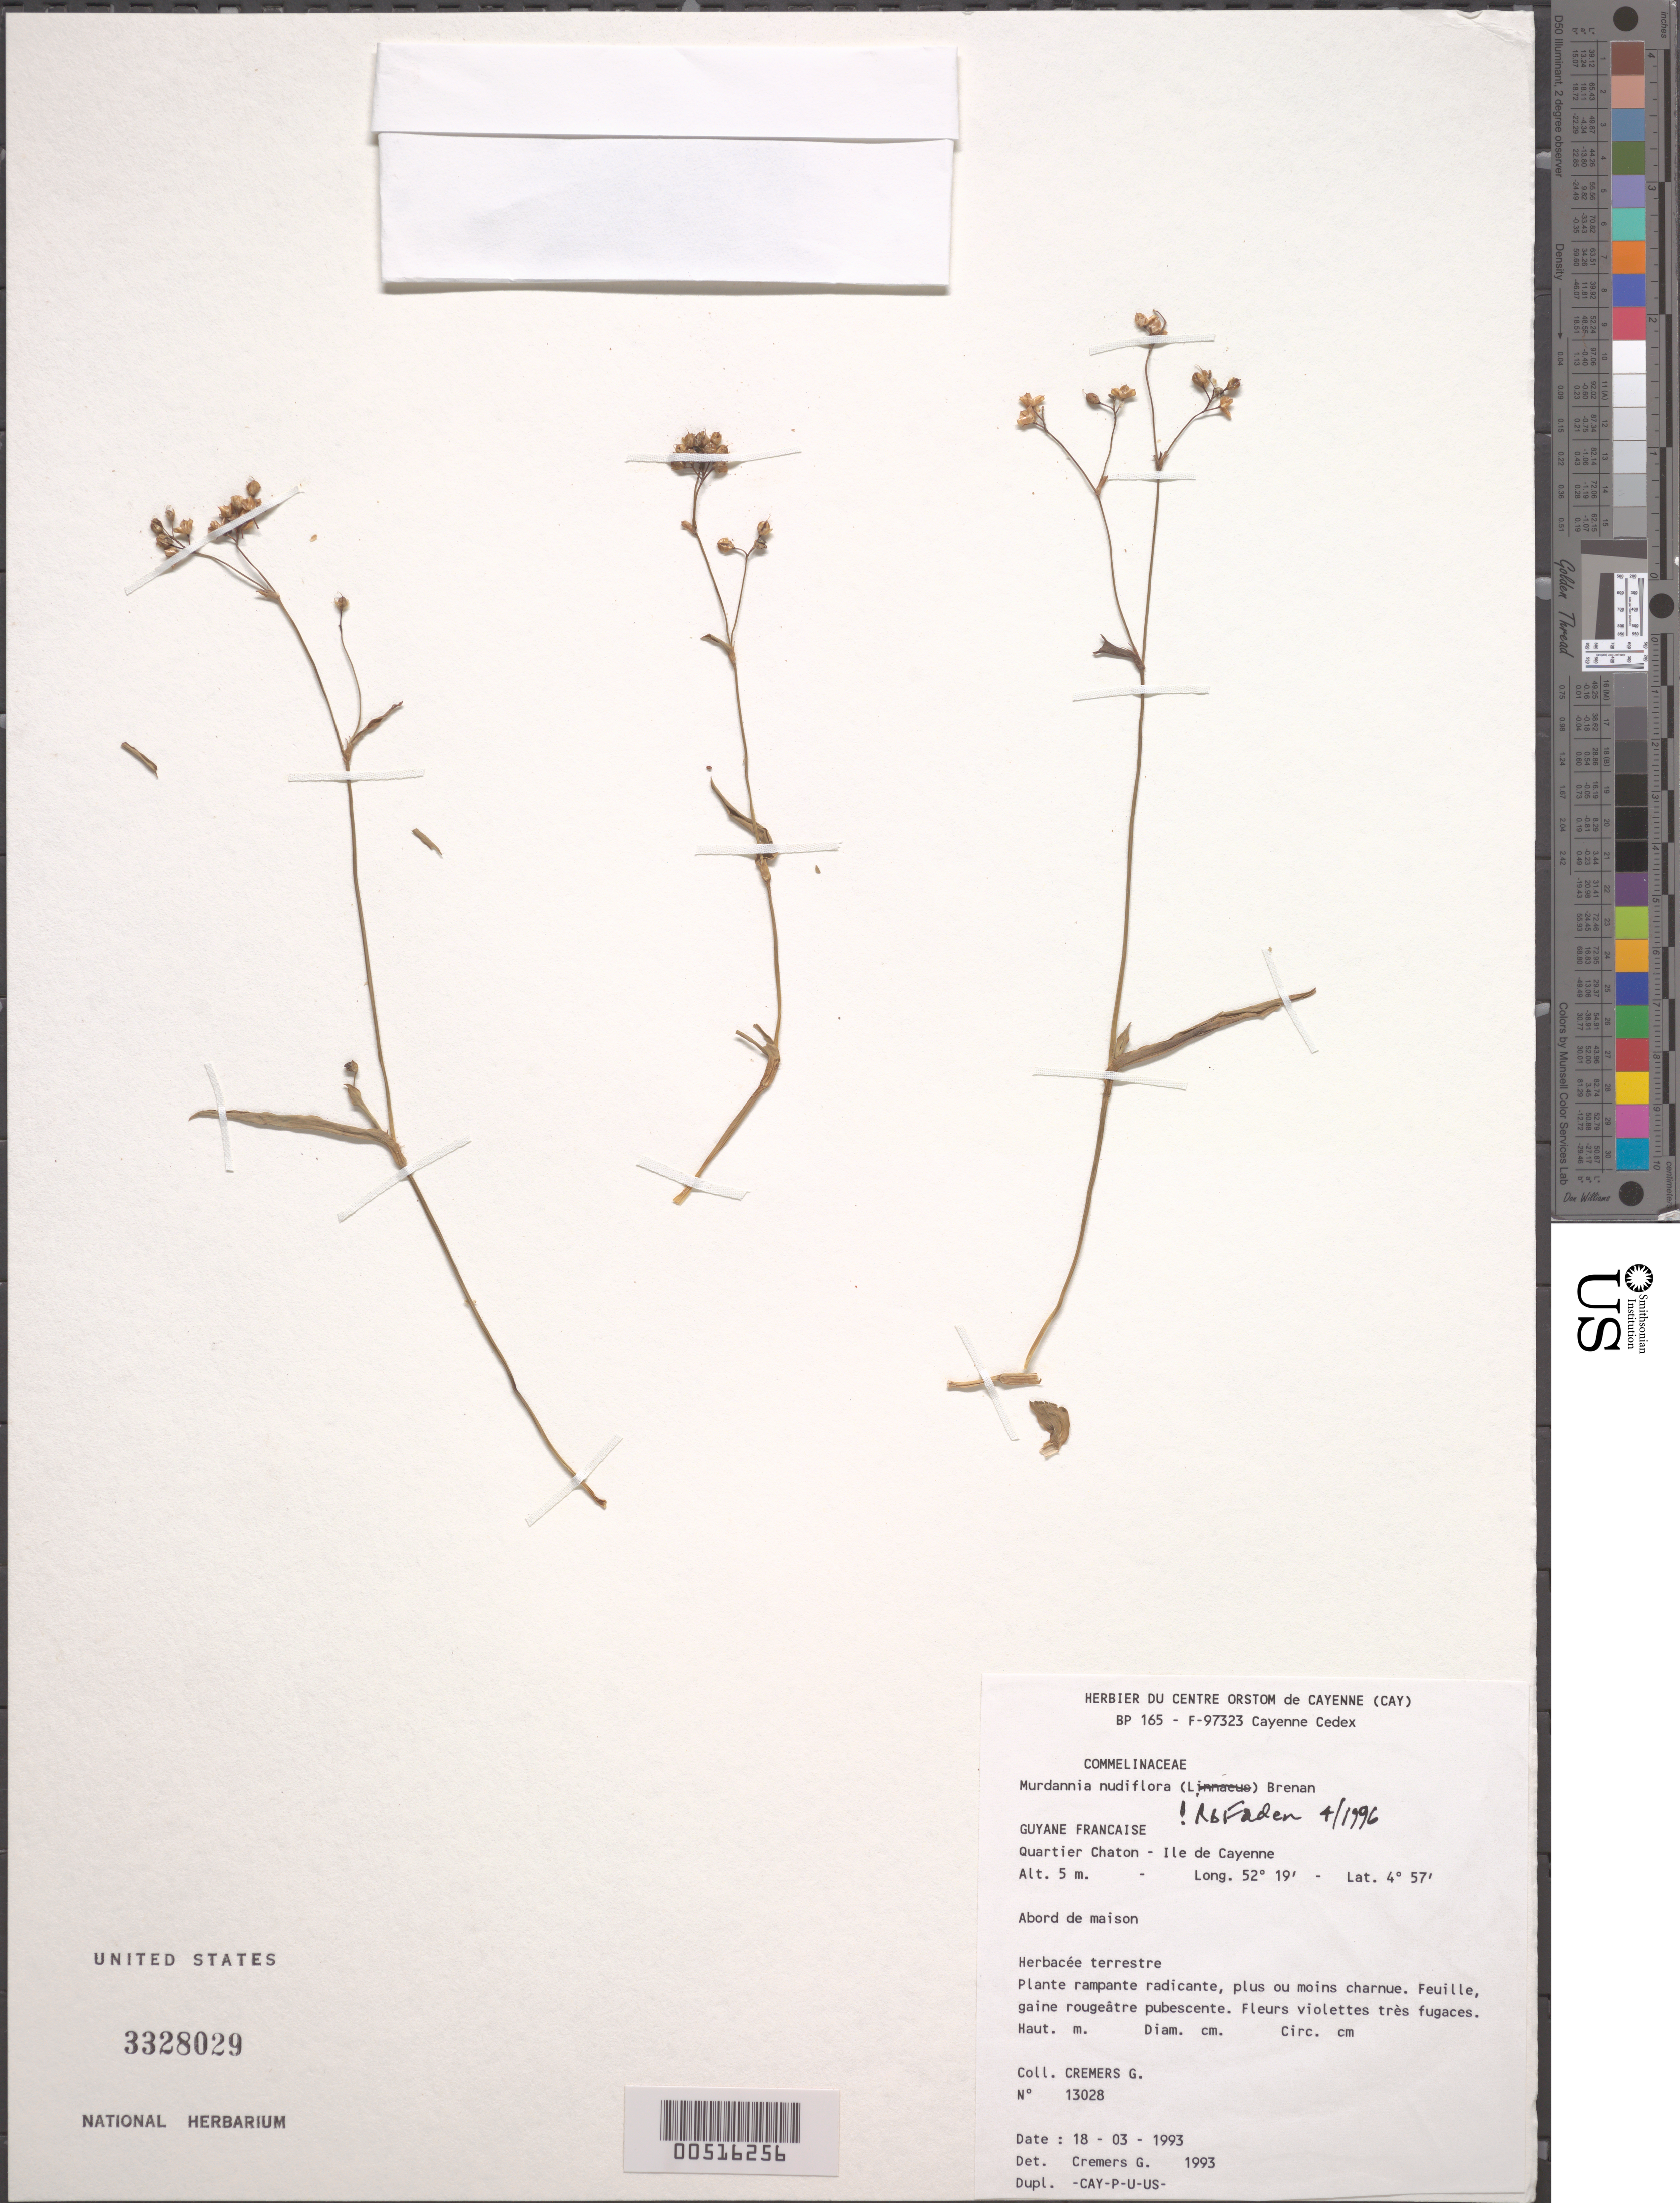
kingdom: Plantae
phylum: Tracheophyta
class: Liliopsida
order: Commelinales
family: Commelinaceae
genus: Murdannia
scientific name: Murdannia nudiflora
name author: (L.) Brenan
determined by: Faden, Robert B., (US), Smithsonian Institution - National Museum of Natural History (UNITED STATES)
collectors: G. Cremers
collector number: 13028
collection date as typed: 18 Mar 1993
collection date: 1993-03-18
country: French Guiana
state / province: Cayenne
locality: Quartier chaton, ile de cayenne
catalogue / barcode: US 3328029